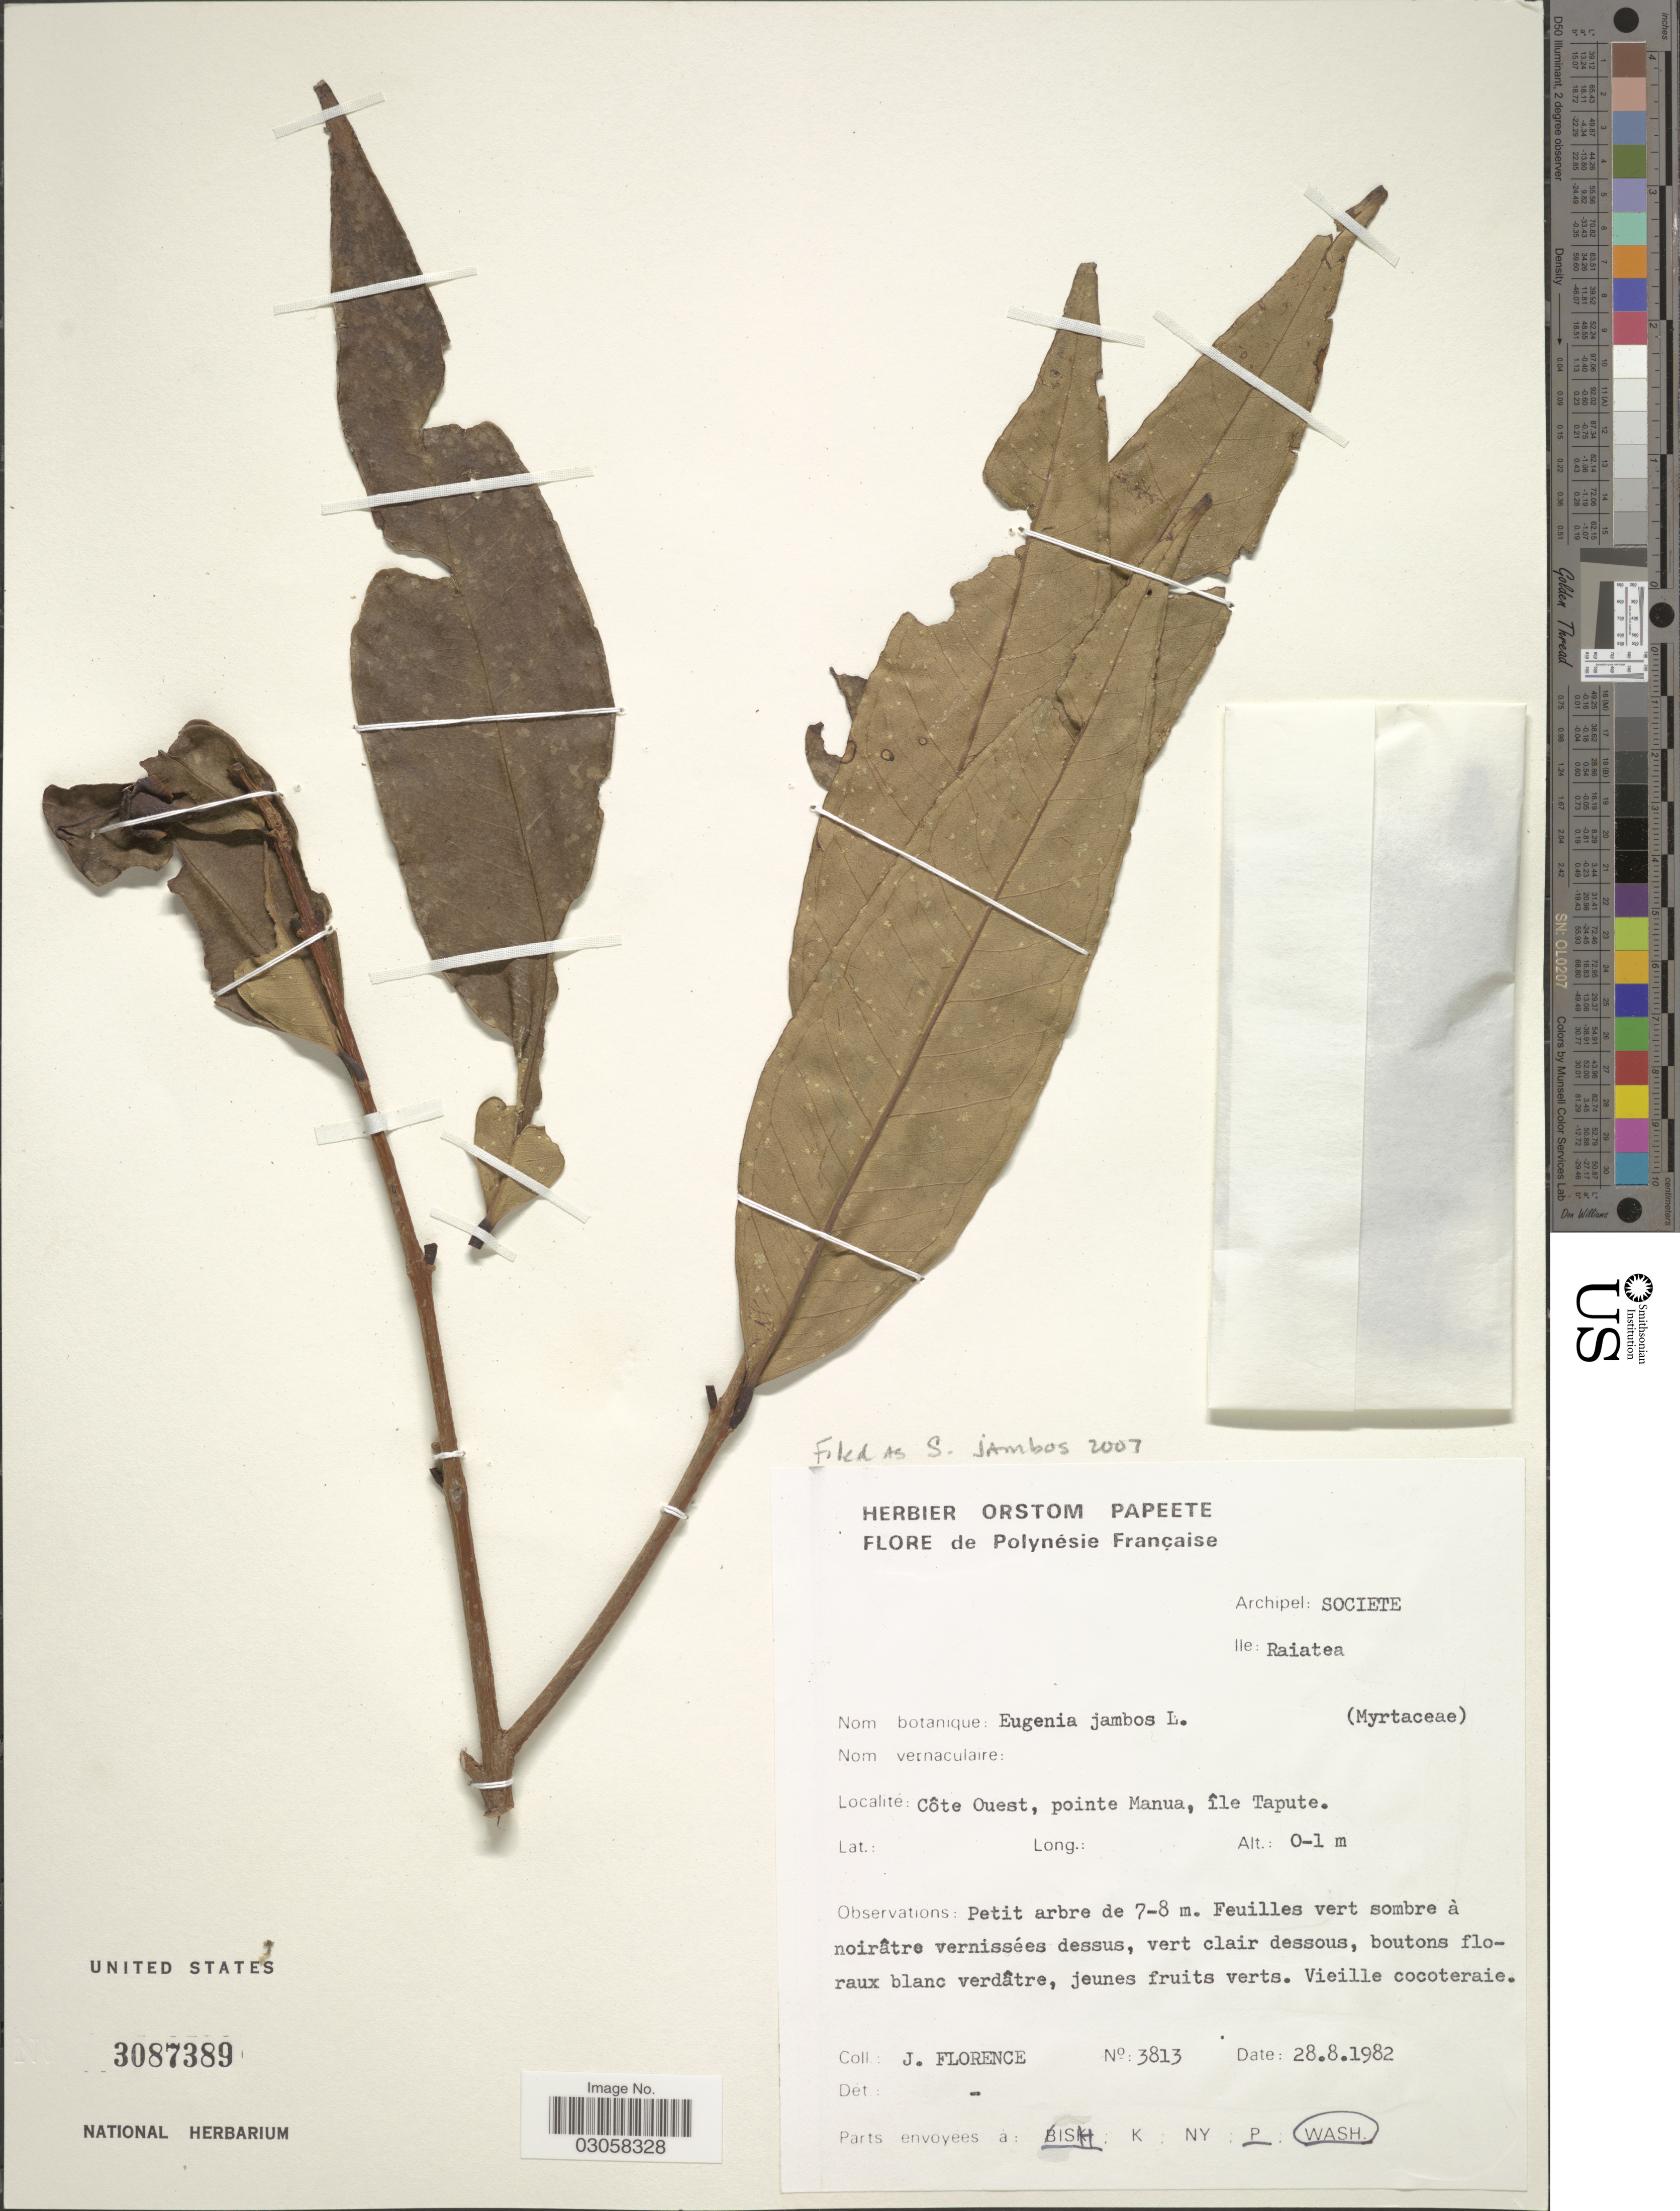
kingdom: Plantae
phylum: Tracheophyta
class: Magnoliopsida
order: Myrtales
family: Myrtaceae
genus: Syzygium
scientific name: Syzygium jambos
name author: (L.) Alston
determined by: Strong, Mark T., (BOT), Smithsonian Institution - National Museum of Natural History (UNITED STATES)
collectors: J. Florence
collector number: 3813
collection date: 1982-08-28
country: French Polynesia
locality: Polynésie Française. Archipel: Societe. Ile: Raiatea. Côte Ouest, pointe Manua, ȋle Tapute.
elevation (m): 0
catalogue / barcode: US 3087389